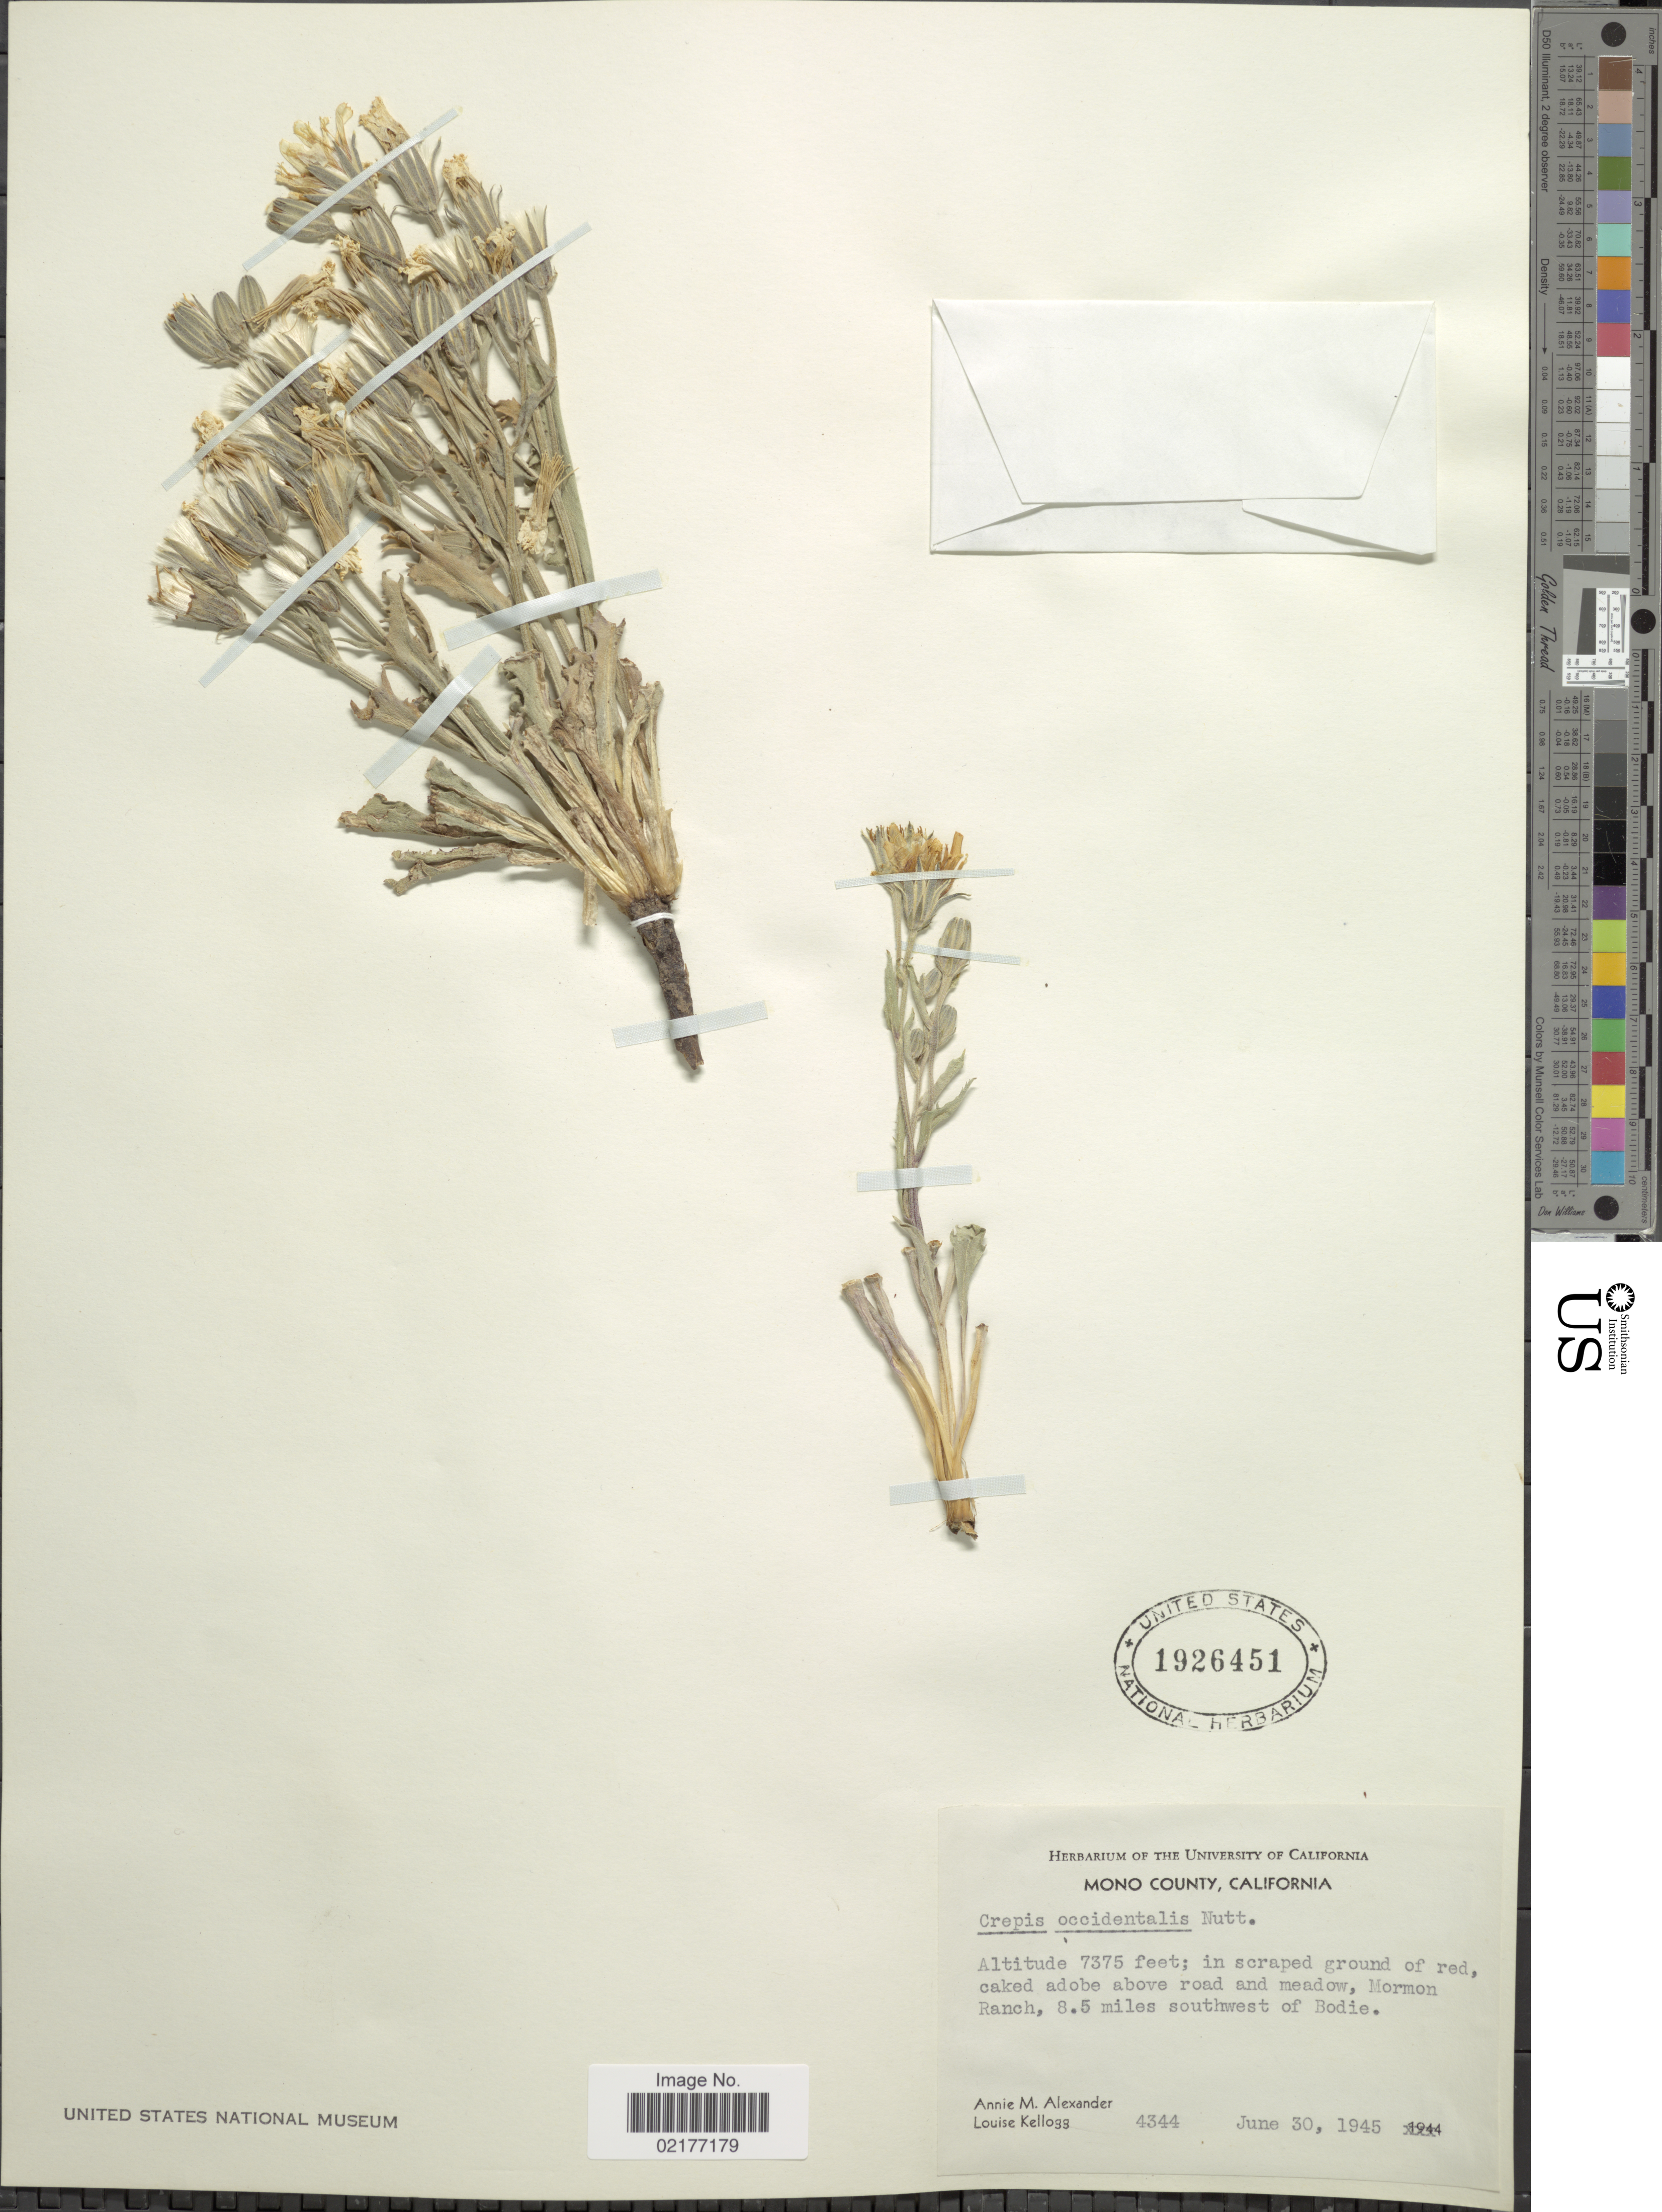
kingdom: Plantae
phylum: Tracheophyta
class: Magnoliopsida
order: Asterales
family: Asteraceae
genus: Crepis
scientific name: Crepis occidentalis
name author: Nutt.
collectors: A. M. Alexander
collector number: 4344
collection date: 1945-06-30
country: United States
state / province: California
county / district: Mono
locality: Mono County, California, caked adobe above road and meadow, Mormon Ranch, 8.5 miles southwest of Bodie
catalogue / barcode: US 1926451